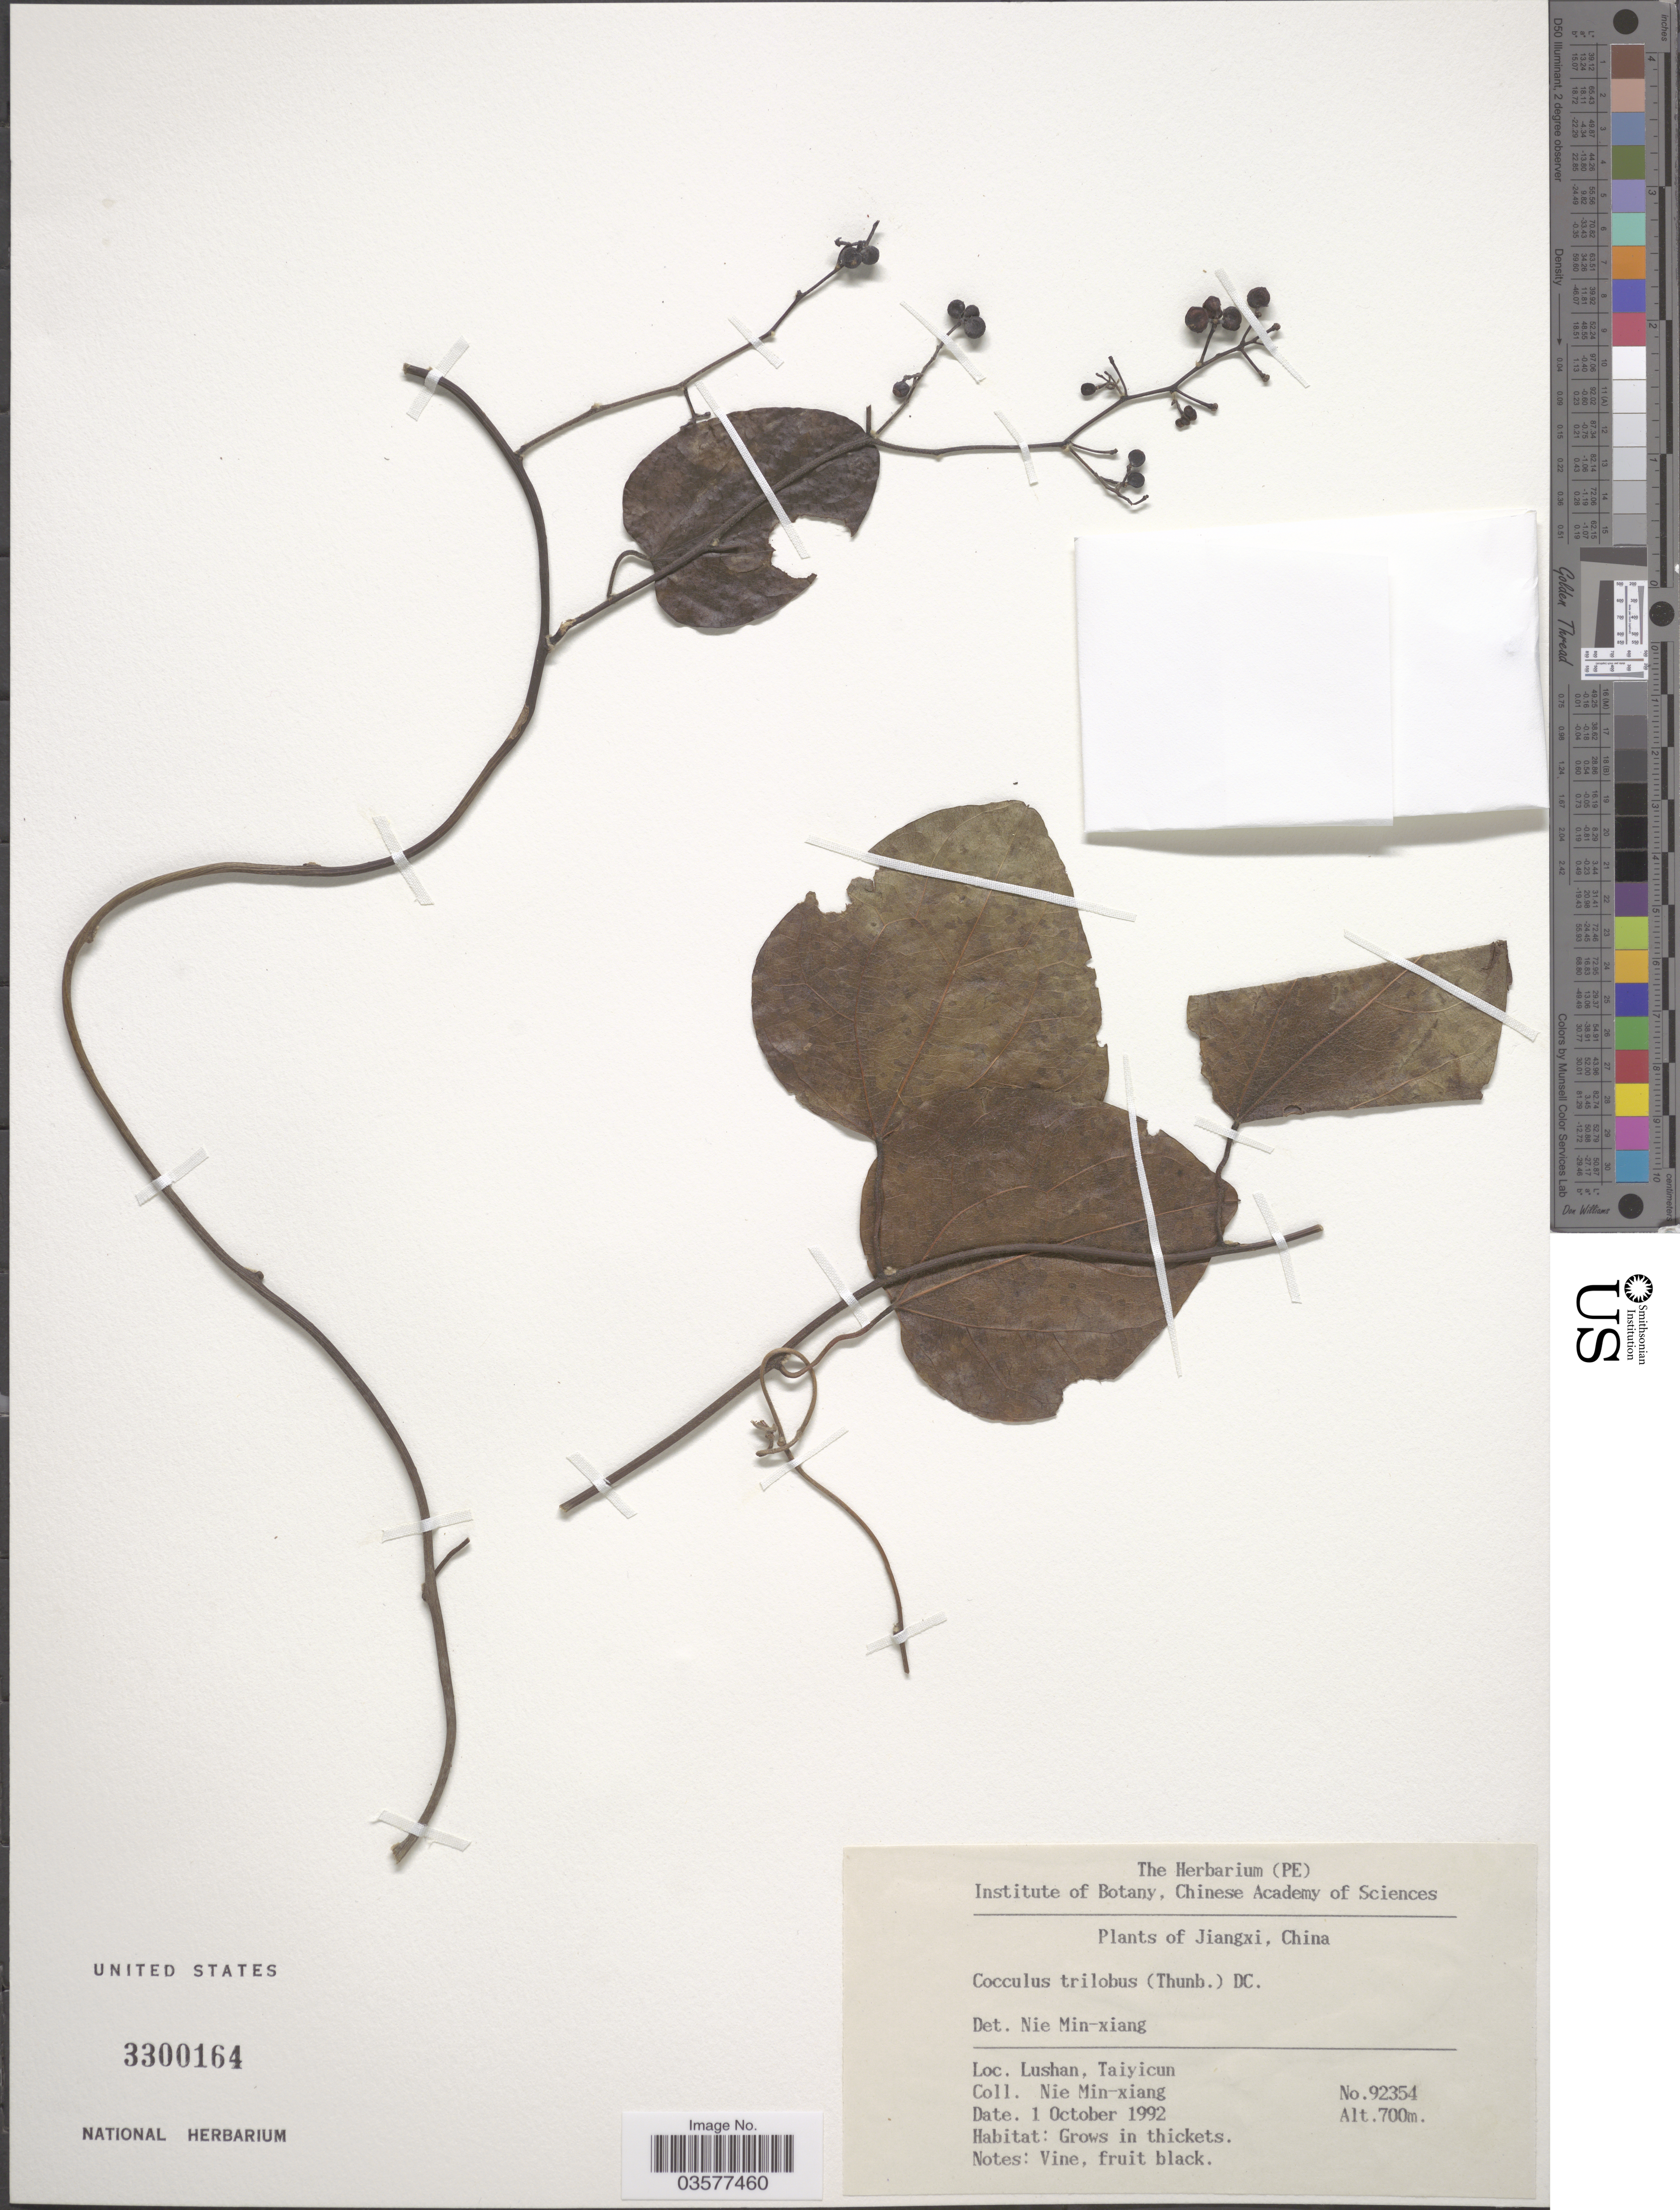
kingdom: Plantae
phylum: Tracheophyta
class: Magnoliopsida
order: Ranunculales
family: Menispermaceae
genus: Cocculus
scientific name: Cocculus trilobus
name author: (Thunb.) DC.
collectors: M. Nie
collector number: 92354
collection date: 1992-10-01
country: China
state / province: Jiangxi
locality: Lushan, Taiyicum.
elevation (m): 700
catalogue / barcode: US 3300164